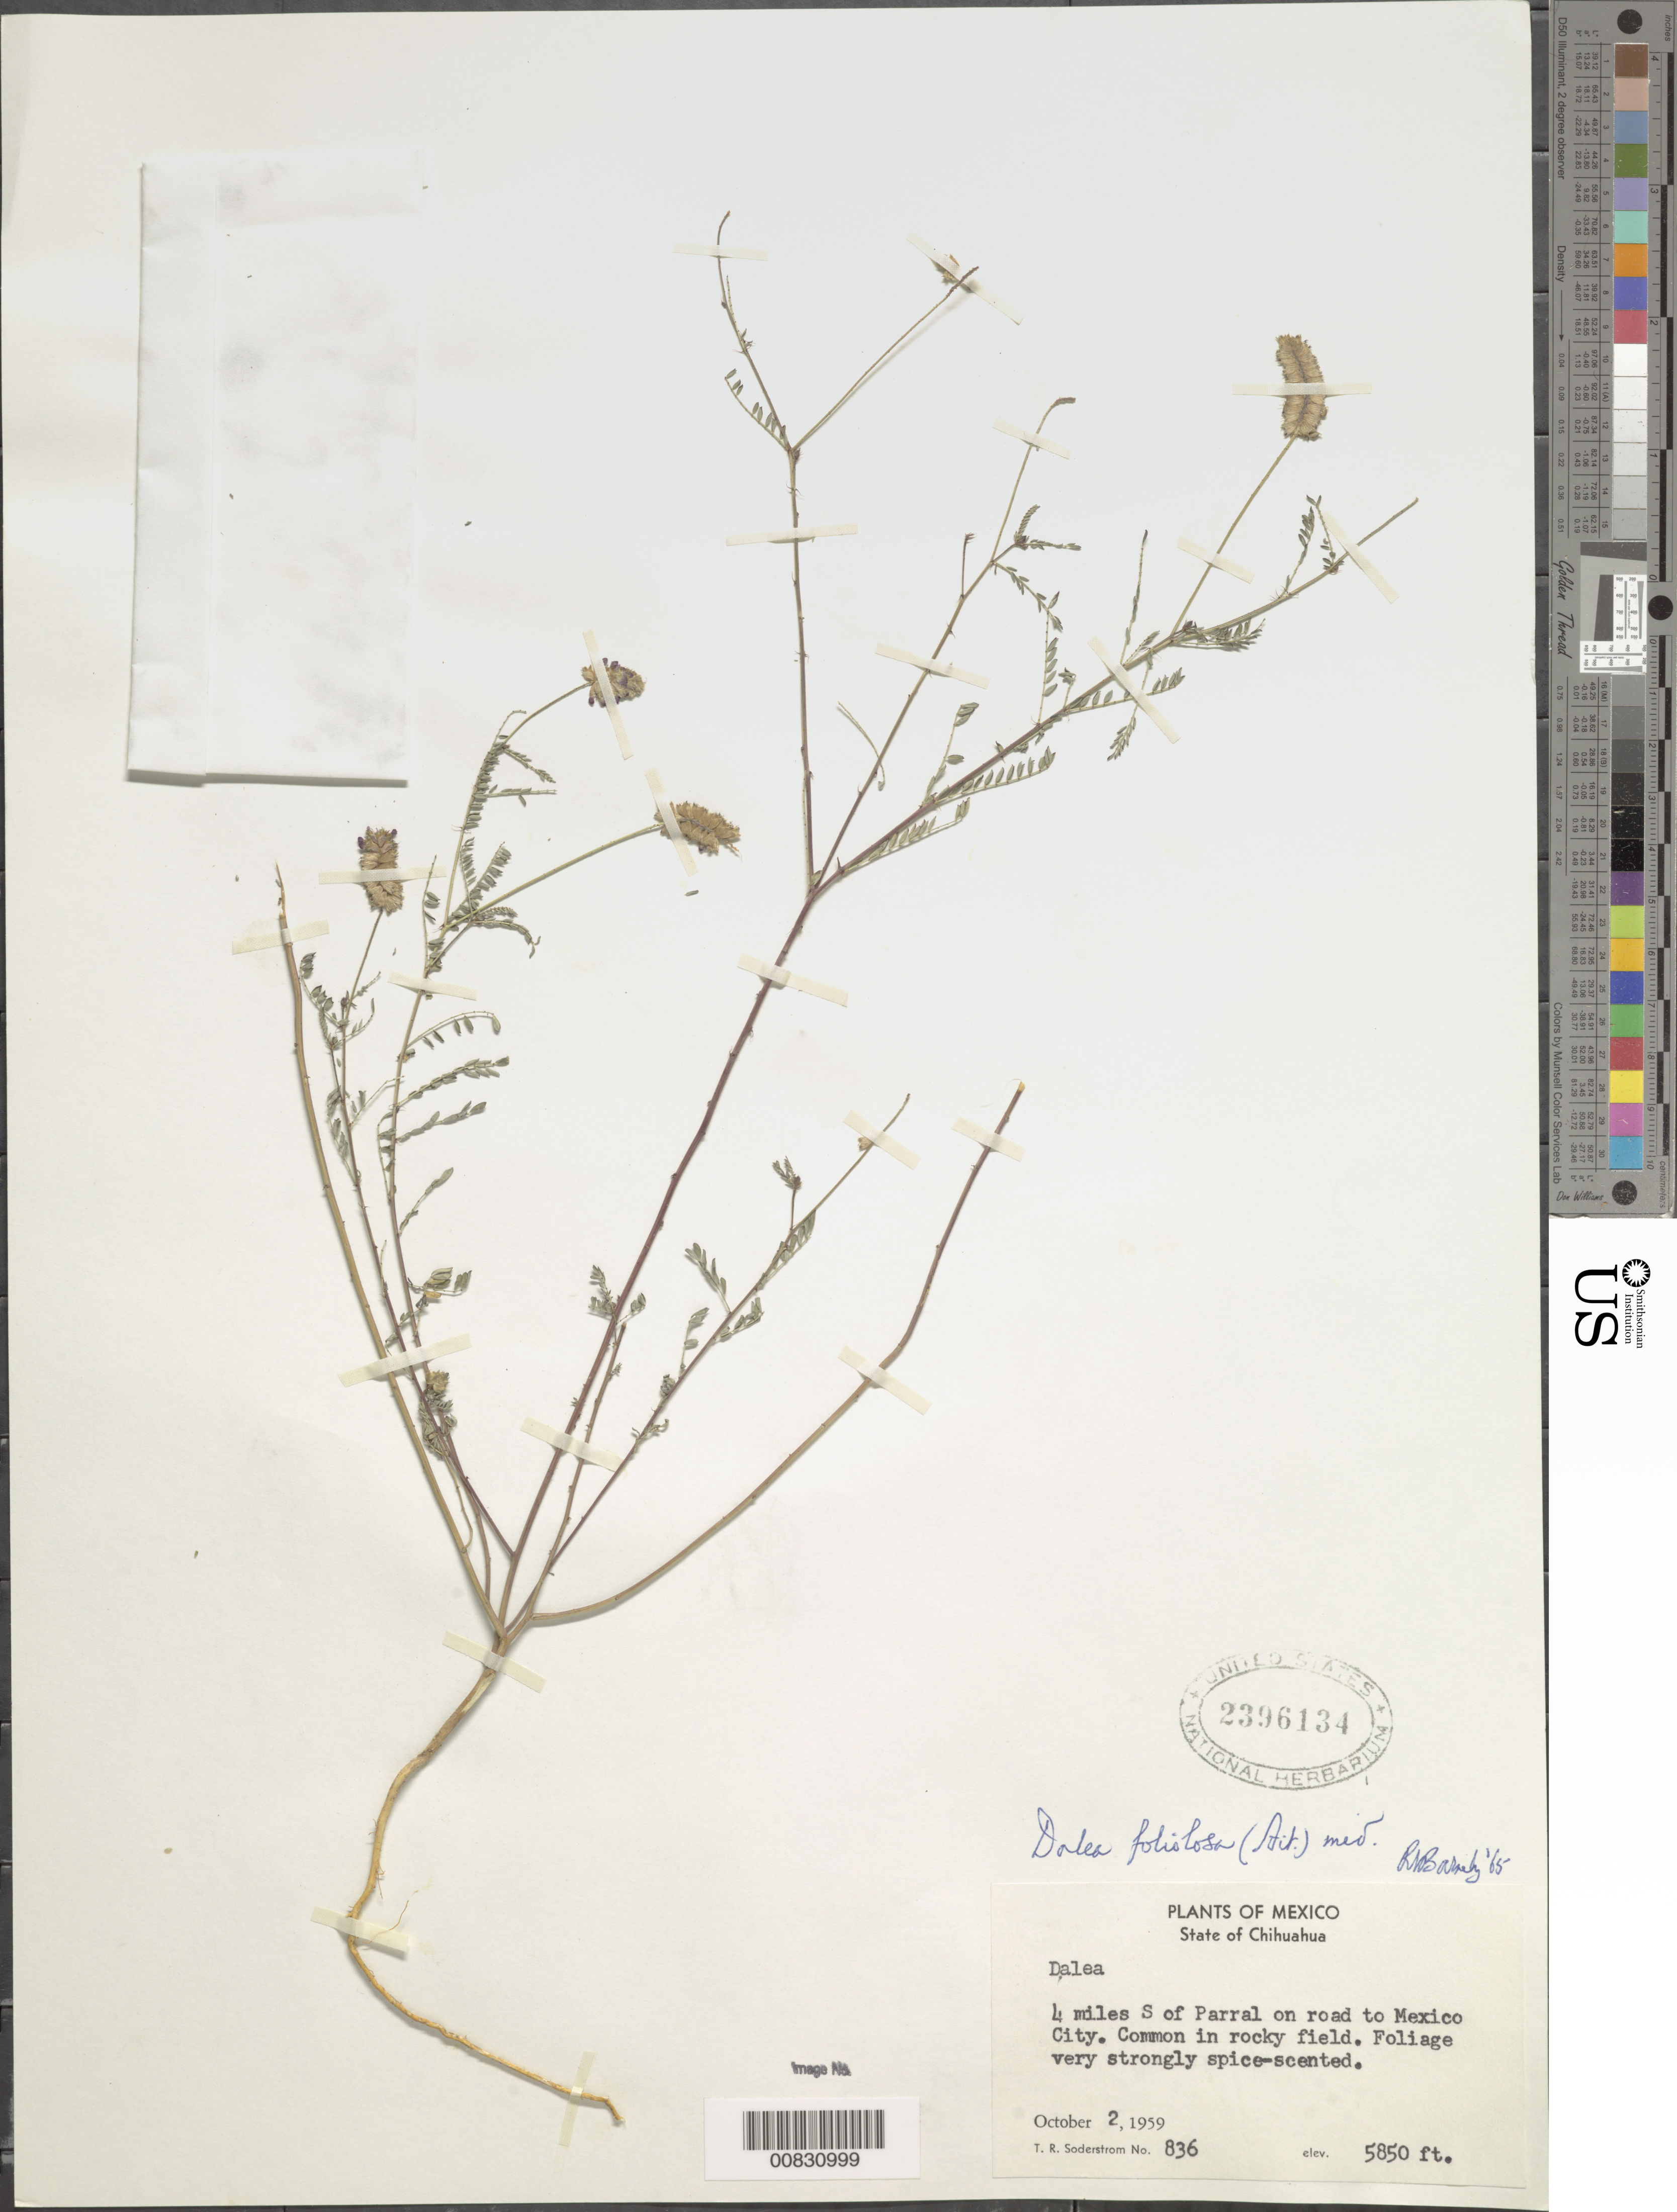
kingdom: Plantae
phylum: Tracheophyta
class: Magnoliopsida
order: Fabales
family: Fabaceae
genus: Dalea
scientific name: Dalea foliolosa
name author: (Aiton) Barneby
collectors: T. R. Soderstrom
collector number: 836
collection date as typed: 02 Oct 1959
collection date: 1959-10-02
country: Mexico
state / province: Chihuahua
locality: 4 miles S of Parral on road to Mexico City.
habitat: Common in rocky field.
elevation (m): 1783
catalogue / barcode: US 2396134